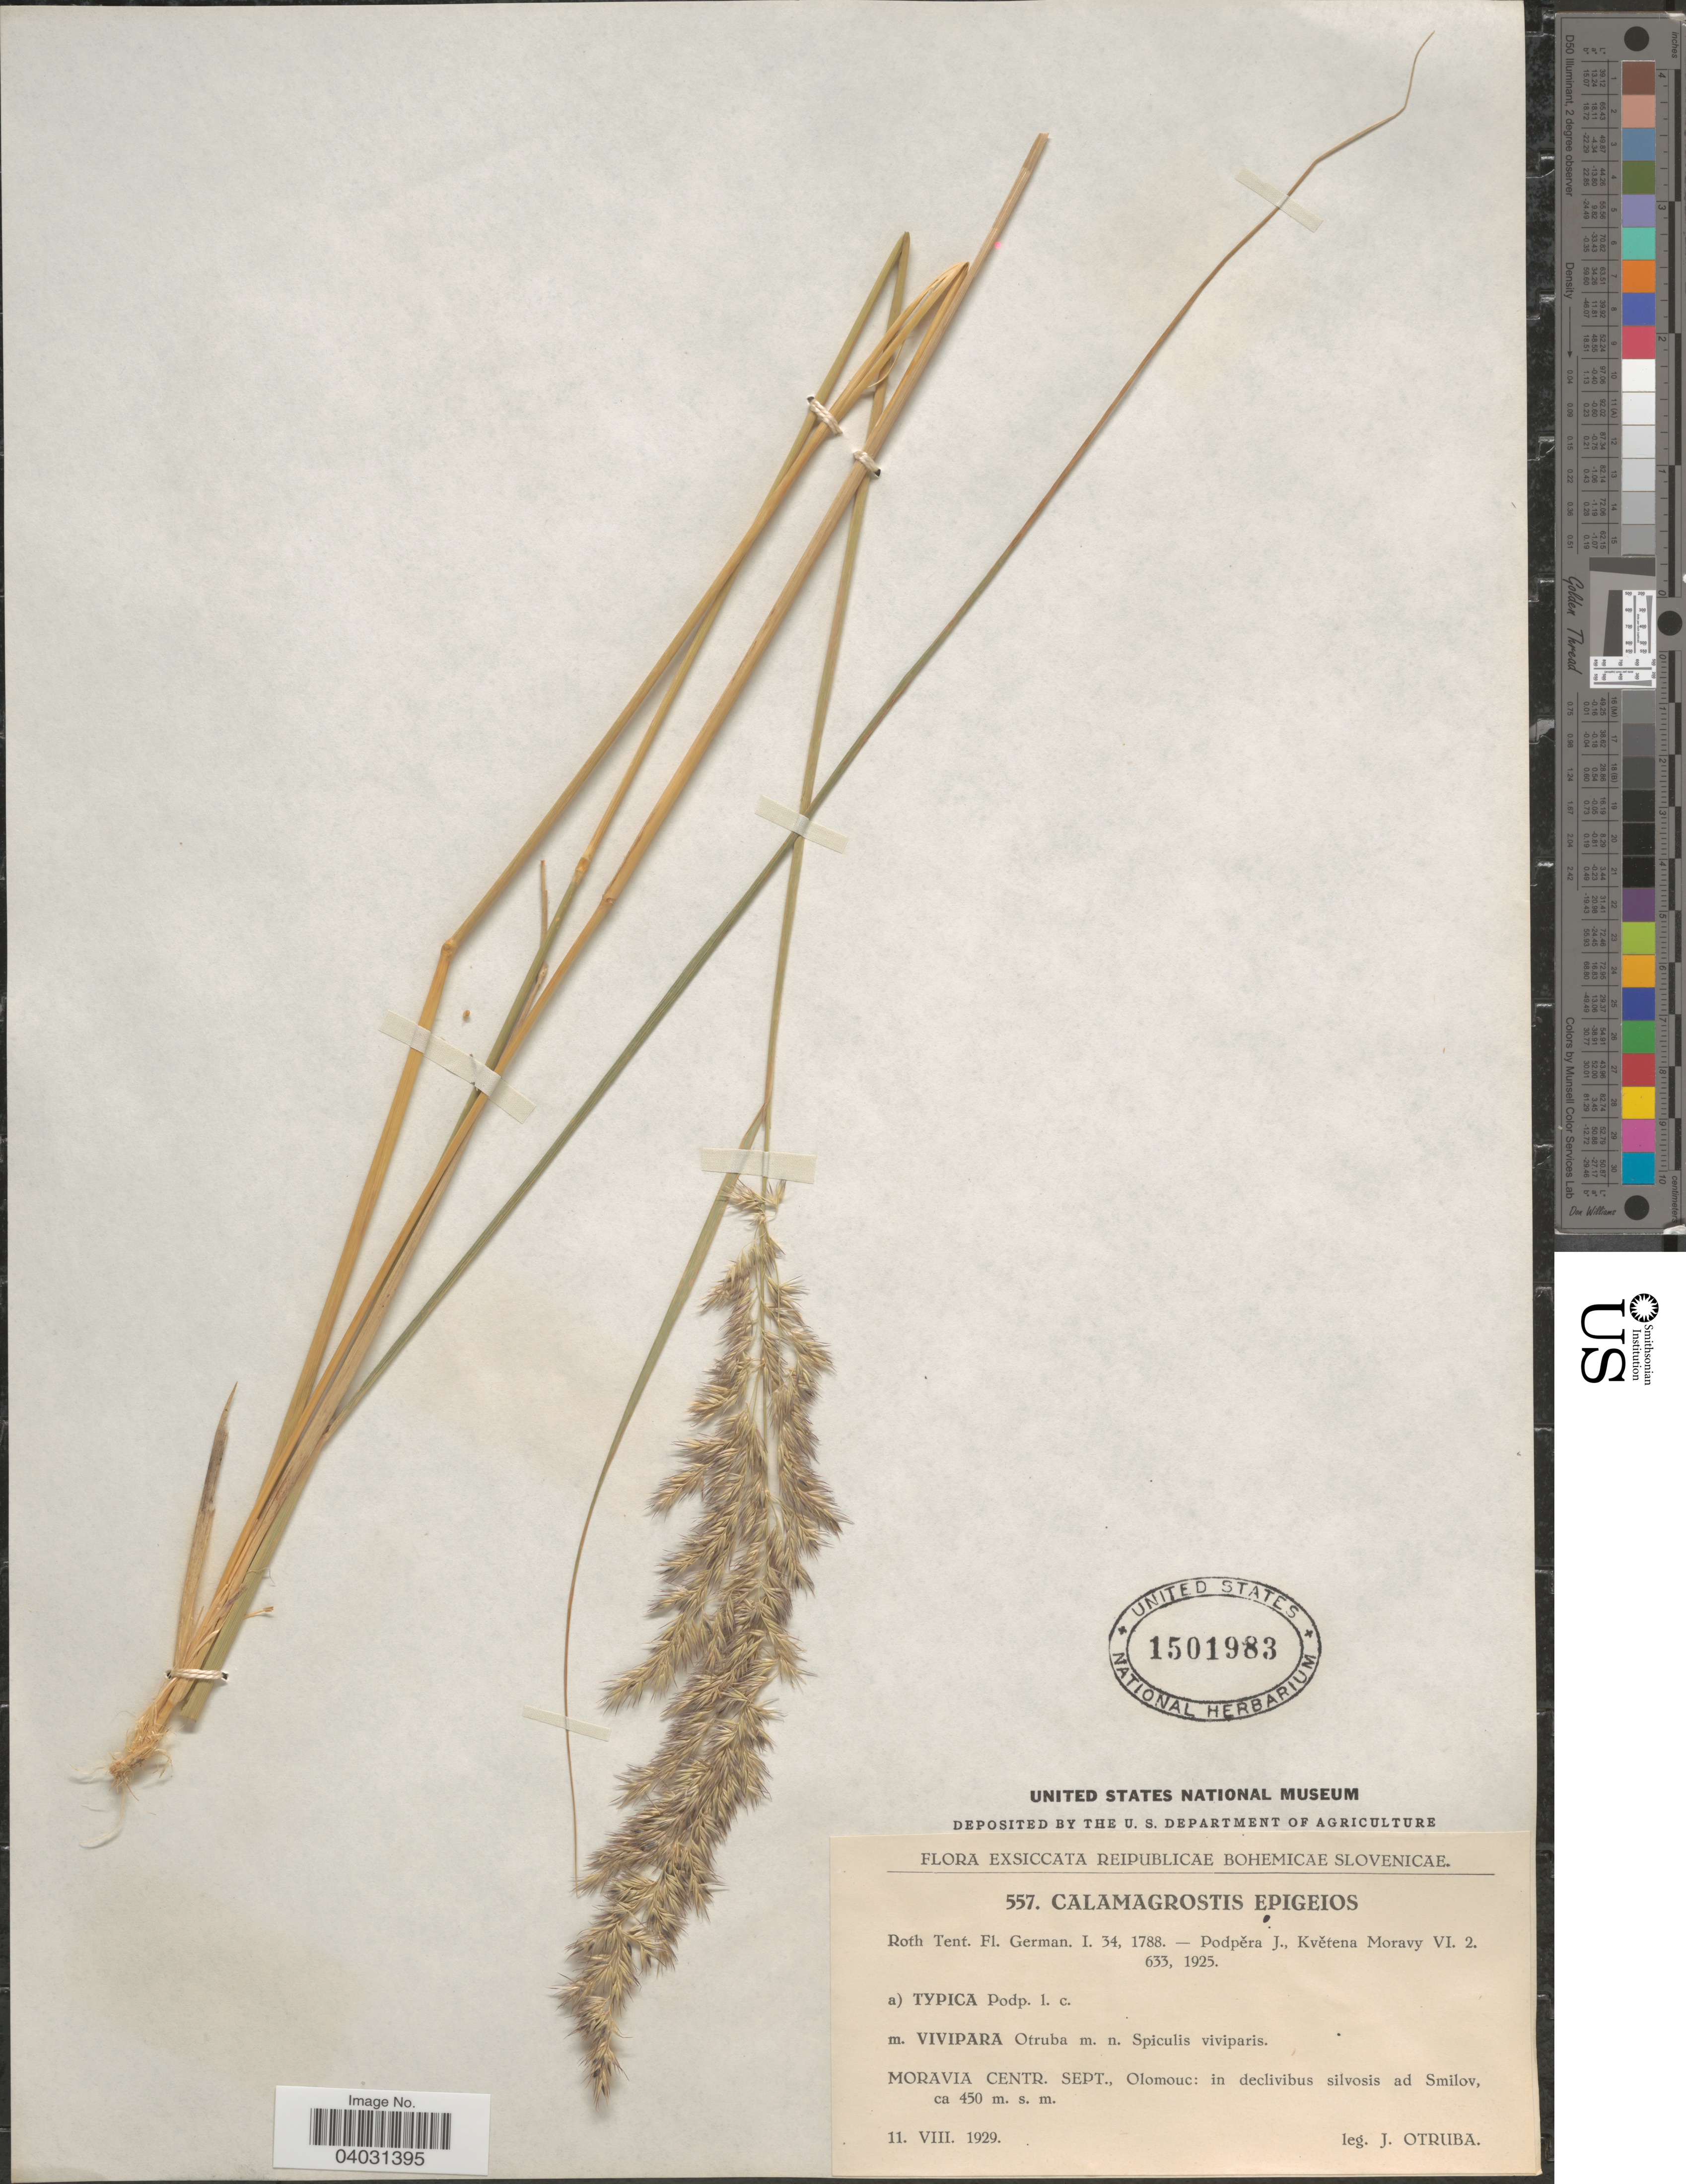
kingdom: Plantae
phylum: Tracheophyta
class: Liliopsida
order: Poales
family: Poaceae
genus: Calamagrostis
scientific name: Calamagrostis epigeios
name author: (L.) Roth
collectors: J. Otruba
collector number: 557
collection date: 1929-08-11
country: Czechia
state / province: Olomouc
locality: Moravia Centr. Sept., Olomouc: in declivibus silvosis ad Smilov.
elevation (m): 450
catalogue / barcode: US 1501983